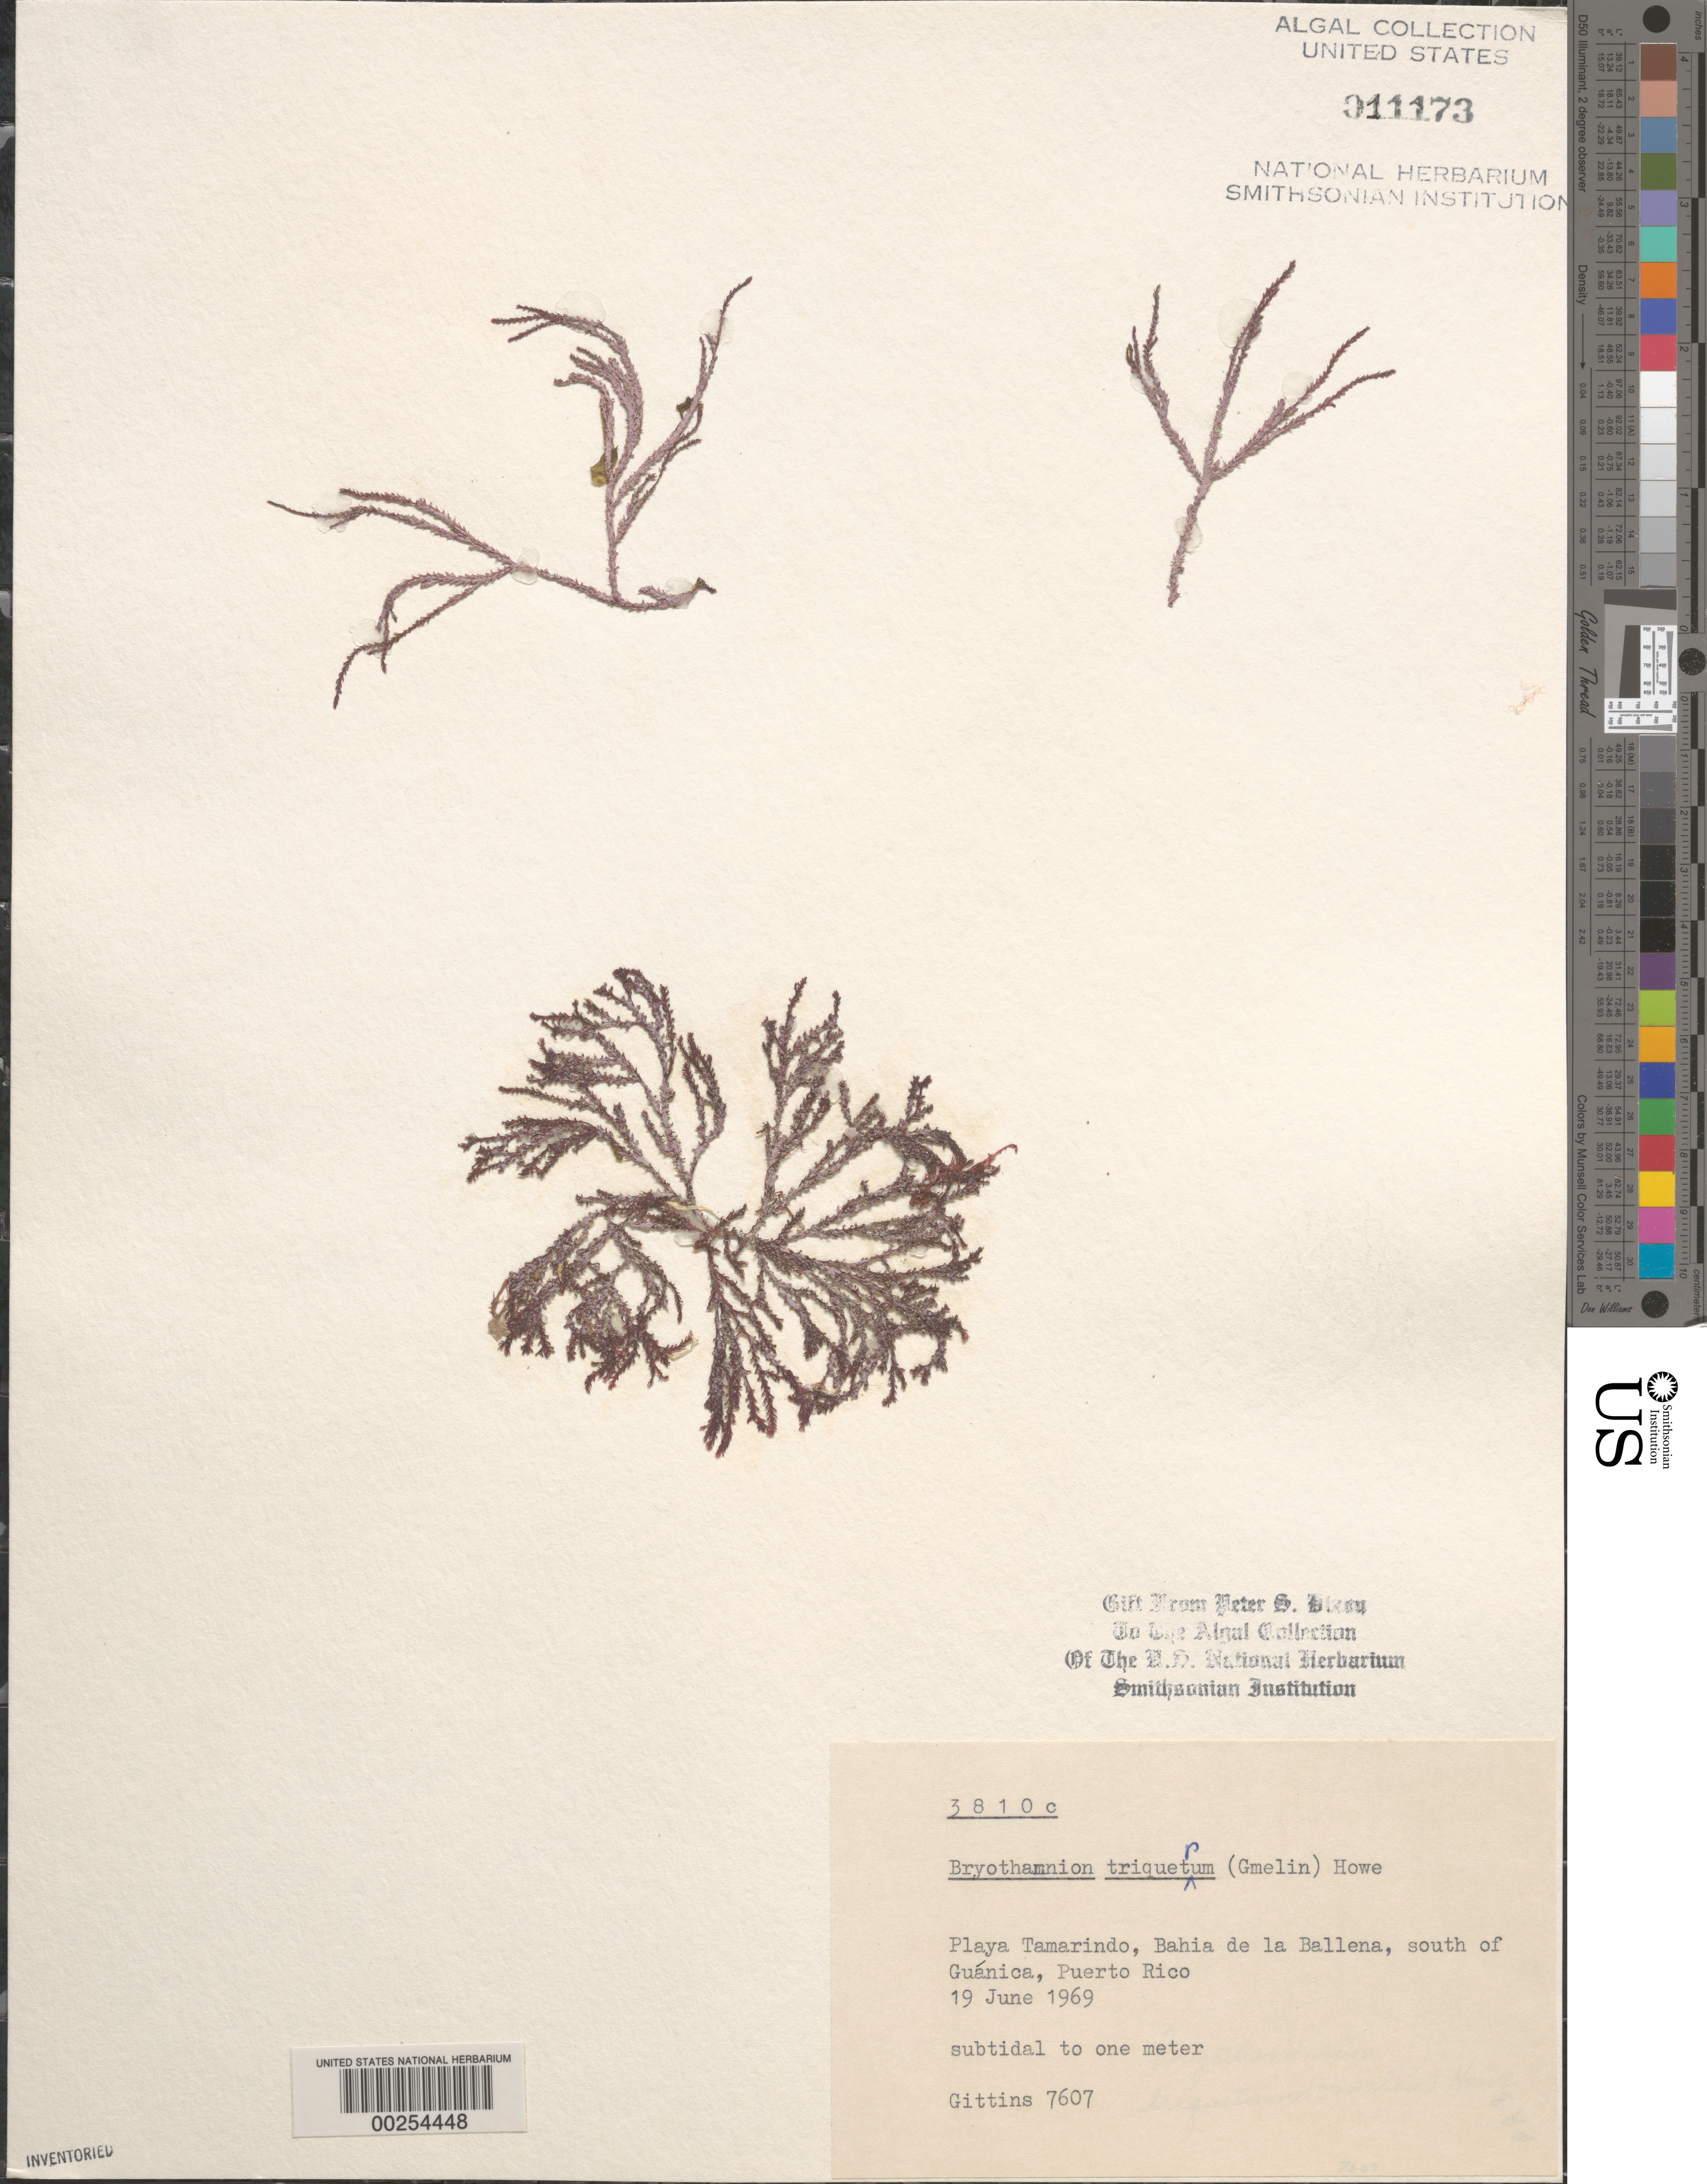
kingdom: Plantae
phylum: Rhodophyta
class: Florideophyceae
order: Ceramiales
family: Rhodomelaceae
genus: Alsidium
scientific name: Alsidium triquetrum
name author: (S.G. Gmel.) Trevis.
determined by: Algae name updating Project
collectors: B. Gittins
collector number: BTG 7607 & PSD 3810C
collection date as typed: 19 Jun 1969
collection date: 1969-06-19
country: Puerto Rico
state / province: Guanica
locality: Playa Tamarindo, Bahia de Ballena, south of Guanica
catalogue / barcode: US 11173